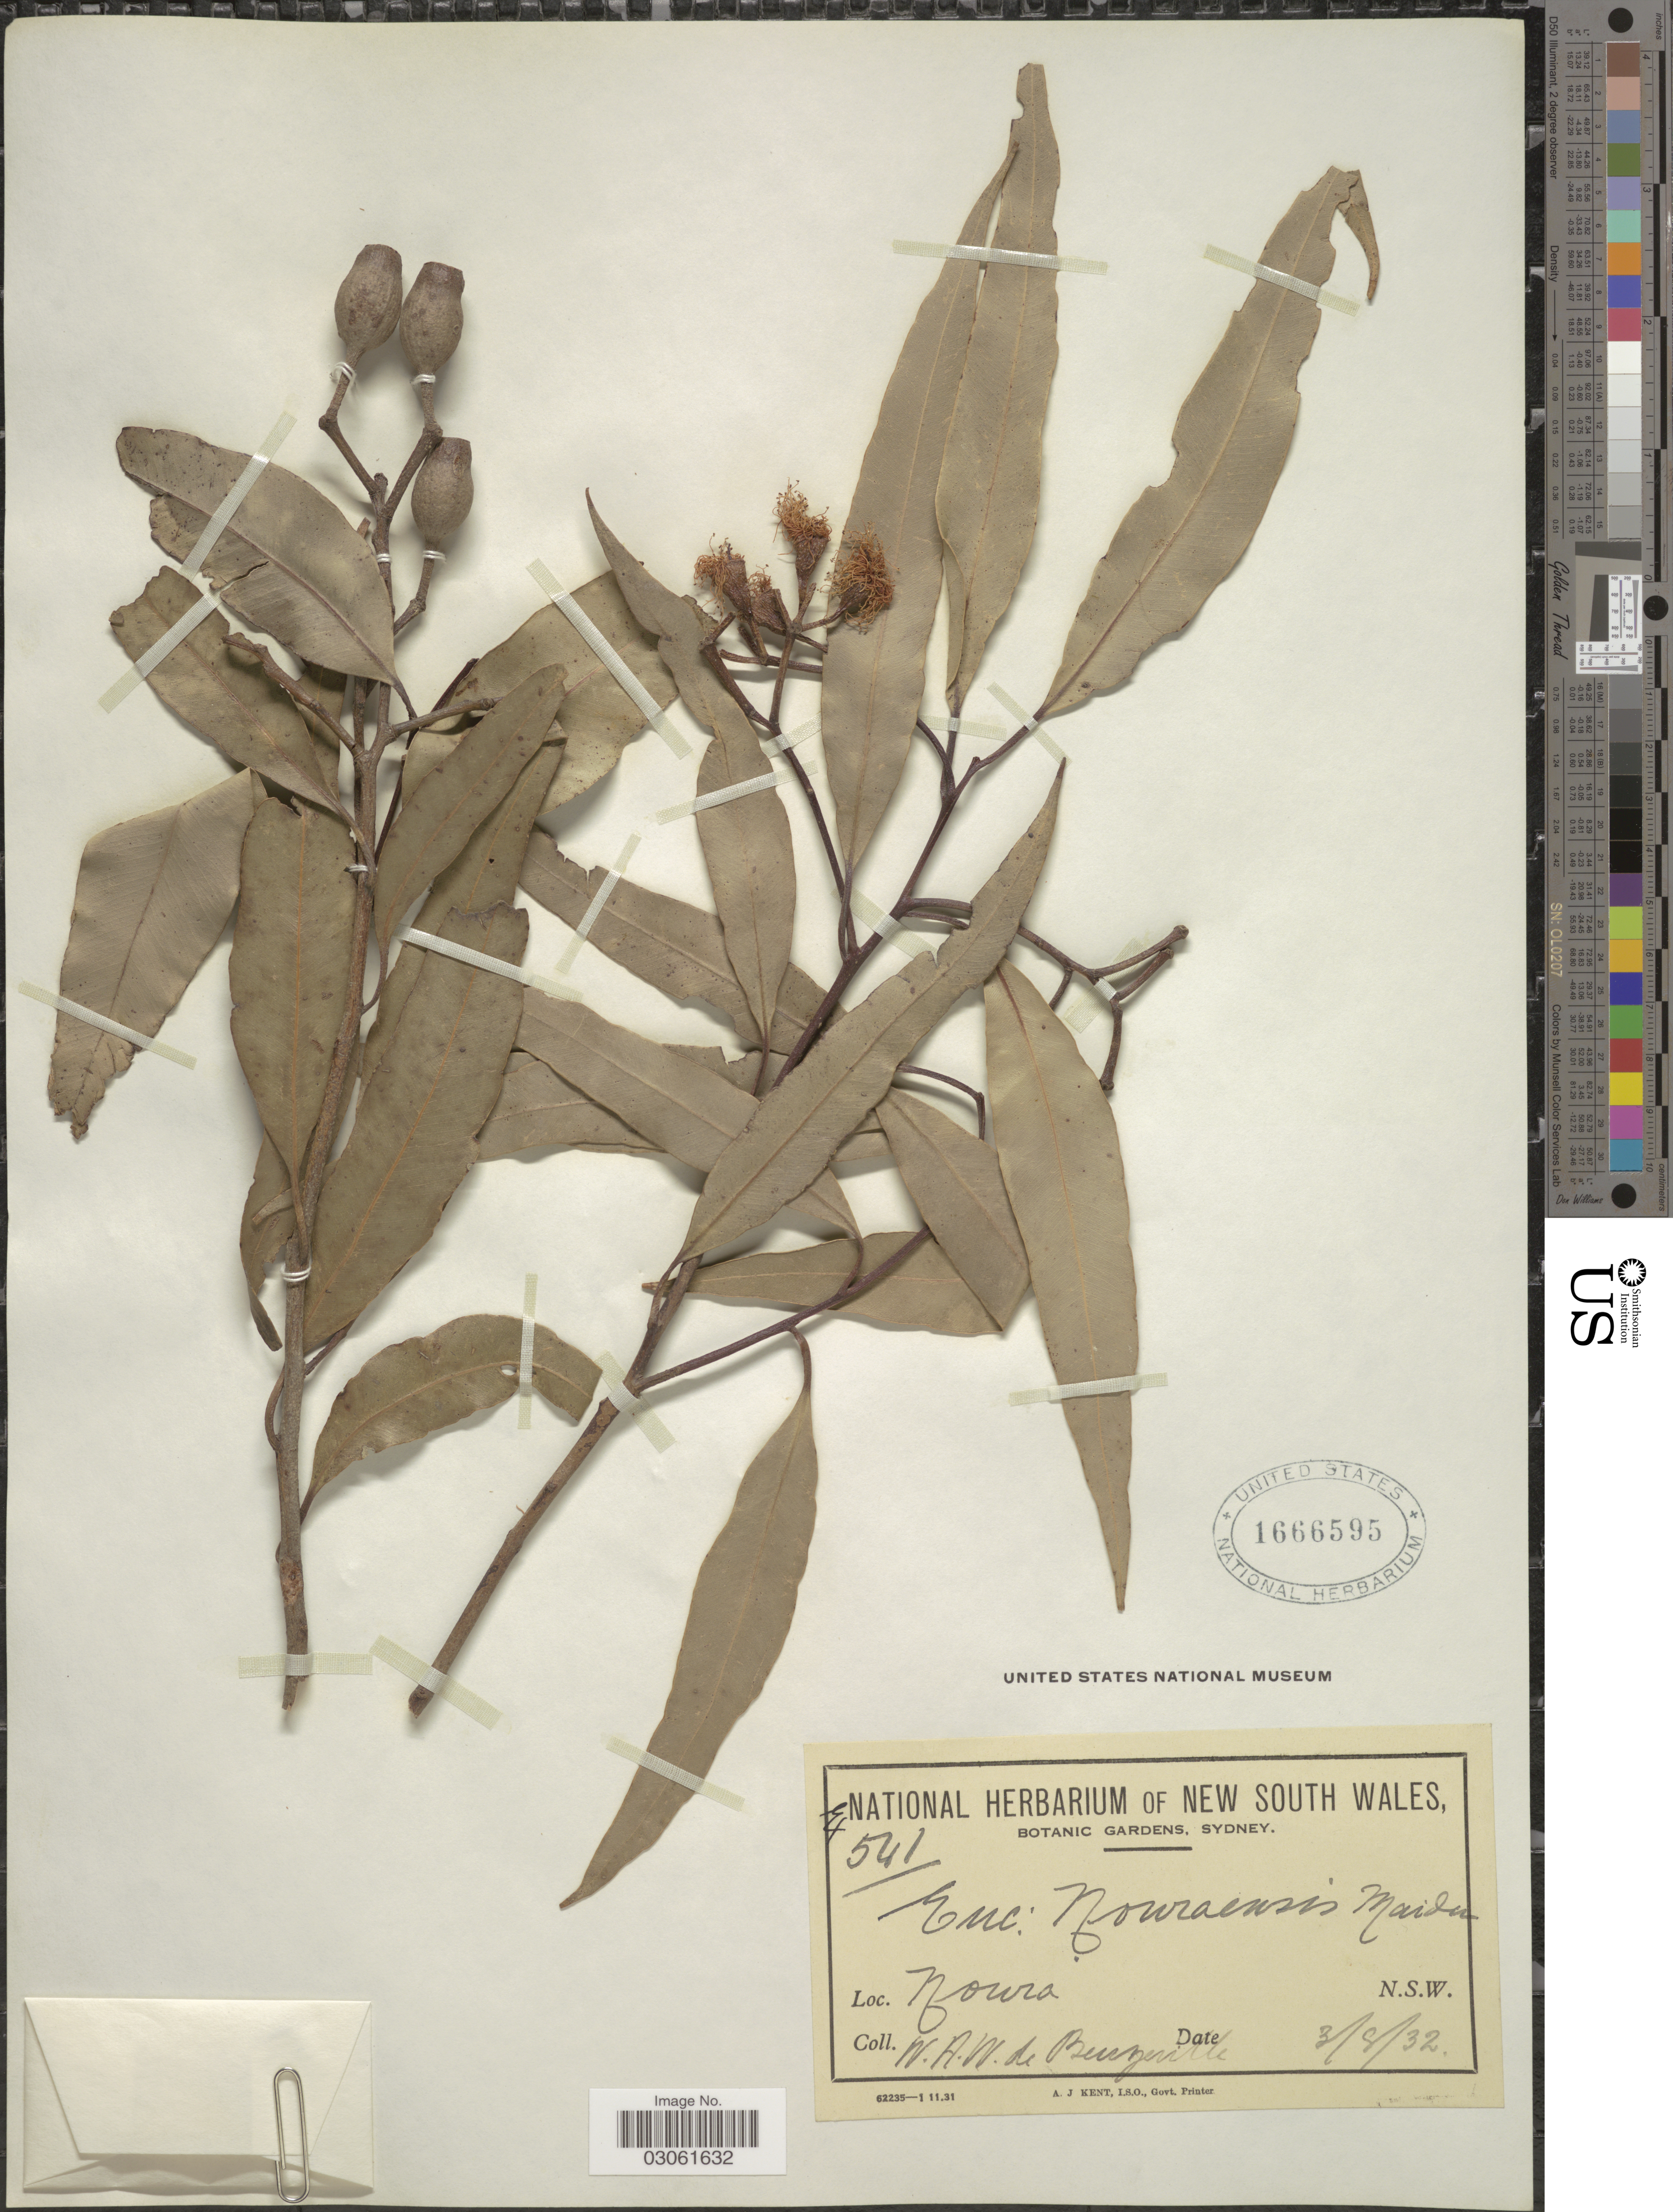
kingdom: Plantae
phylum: Tracheophyta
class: Magnoliopsida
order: Myrtales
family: Myrtaceae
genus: Eucalyptus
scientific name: Eucalyptus x nowraensis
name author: Maiden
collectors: W. Beuzeville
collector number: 541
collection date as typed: Transcribed d/m/y: 3/8/32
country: Australia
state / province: New South Wales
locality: Nowra.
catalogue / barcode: US 1666595